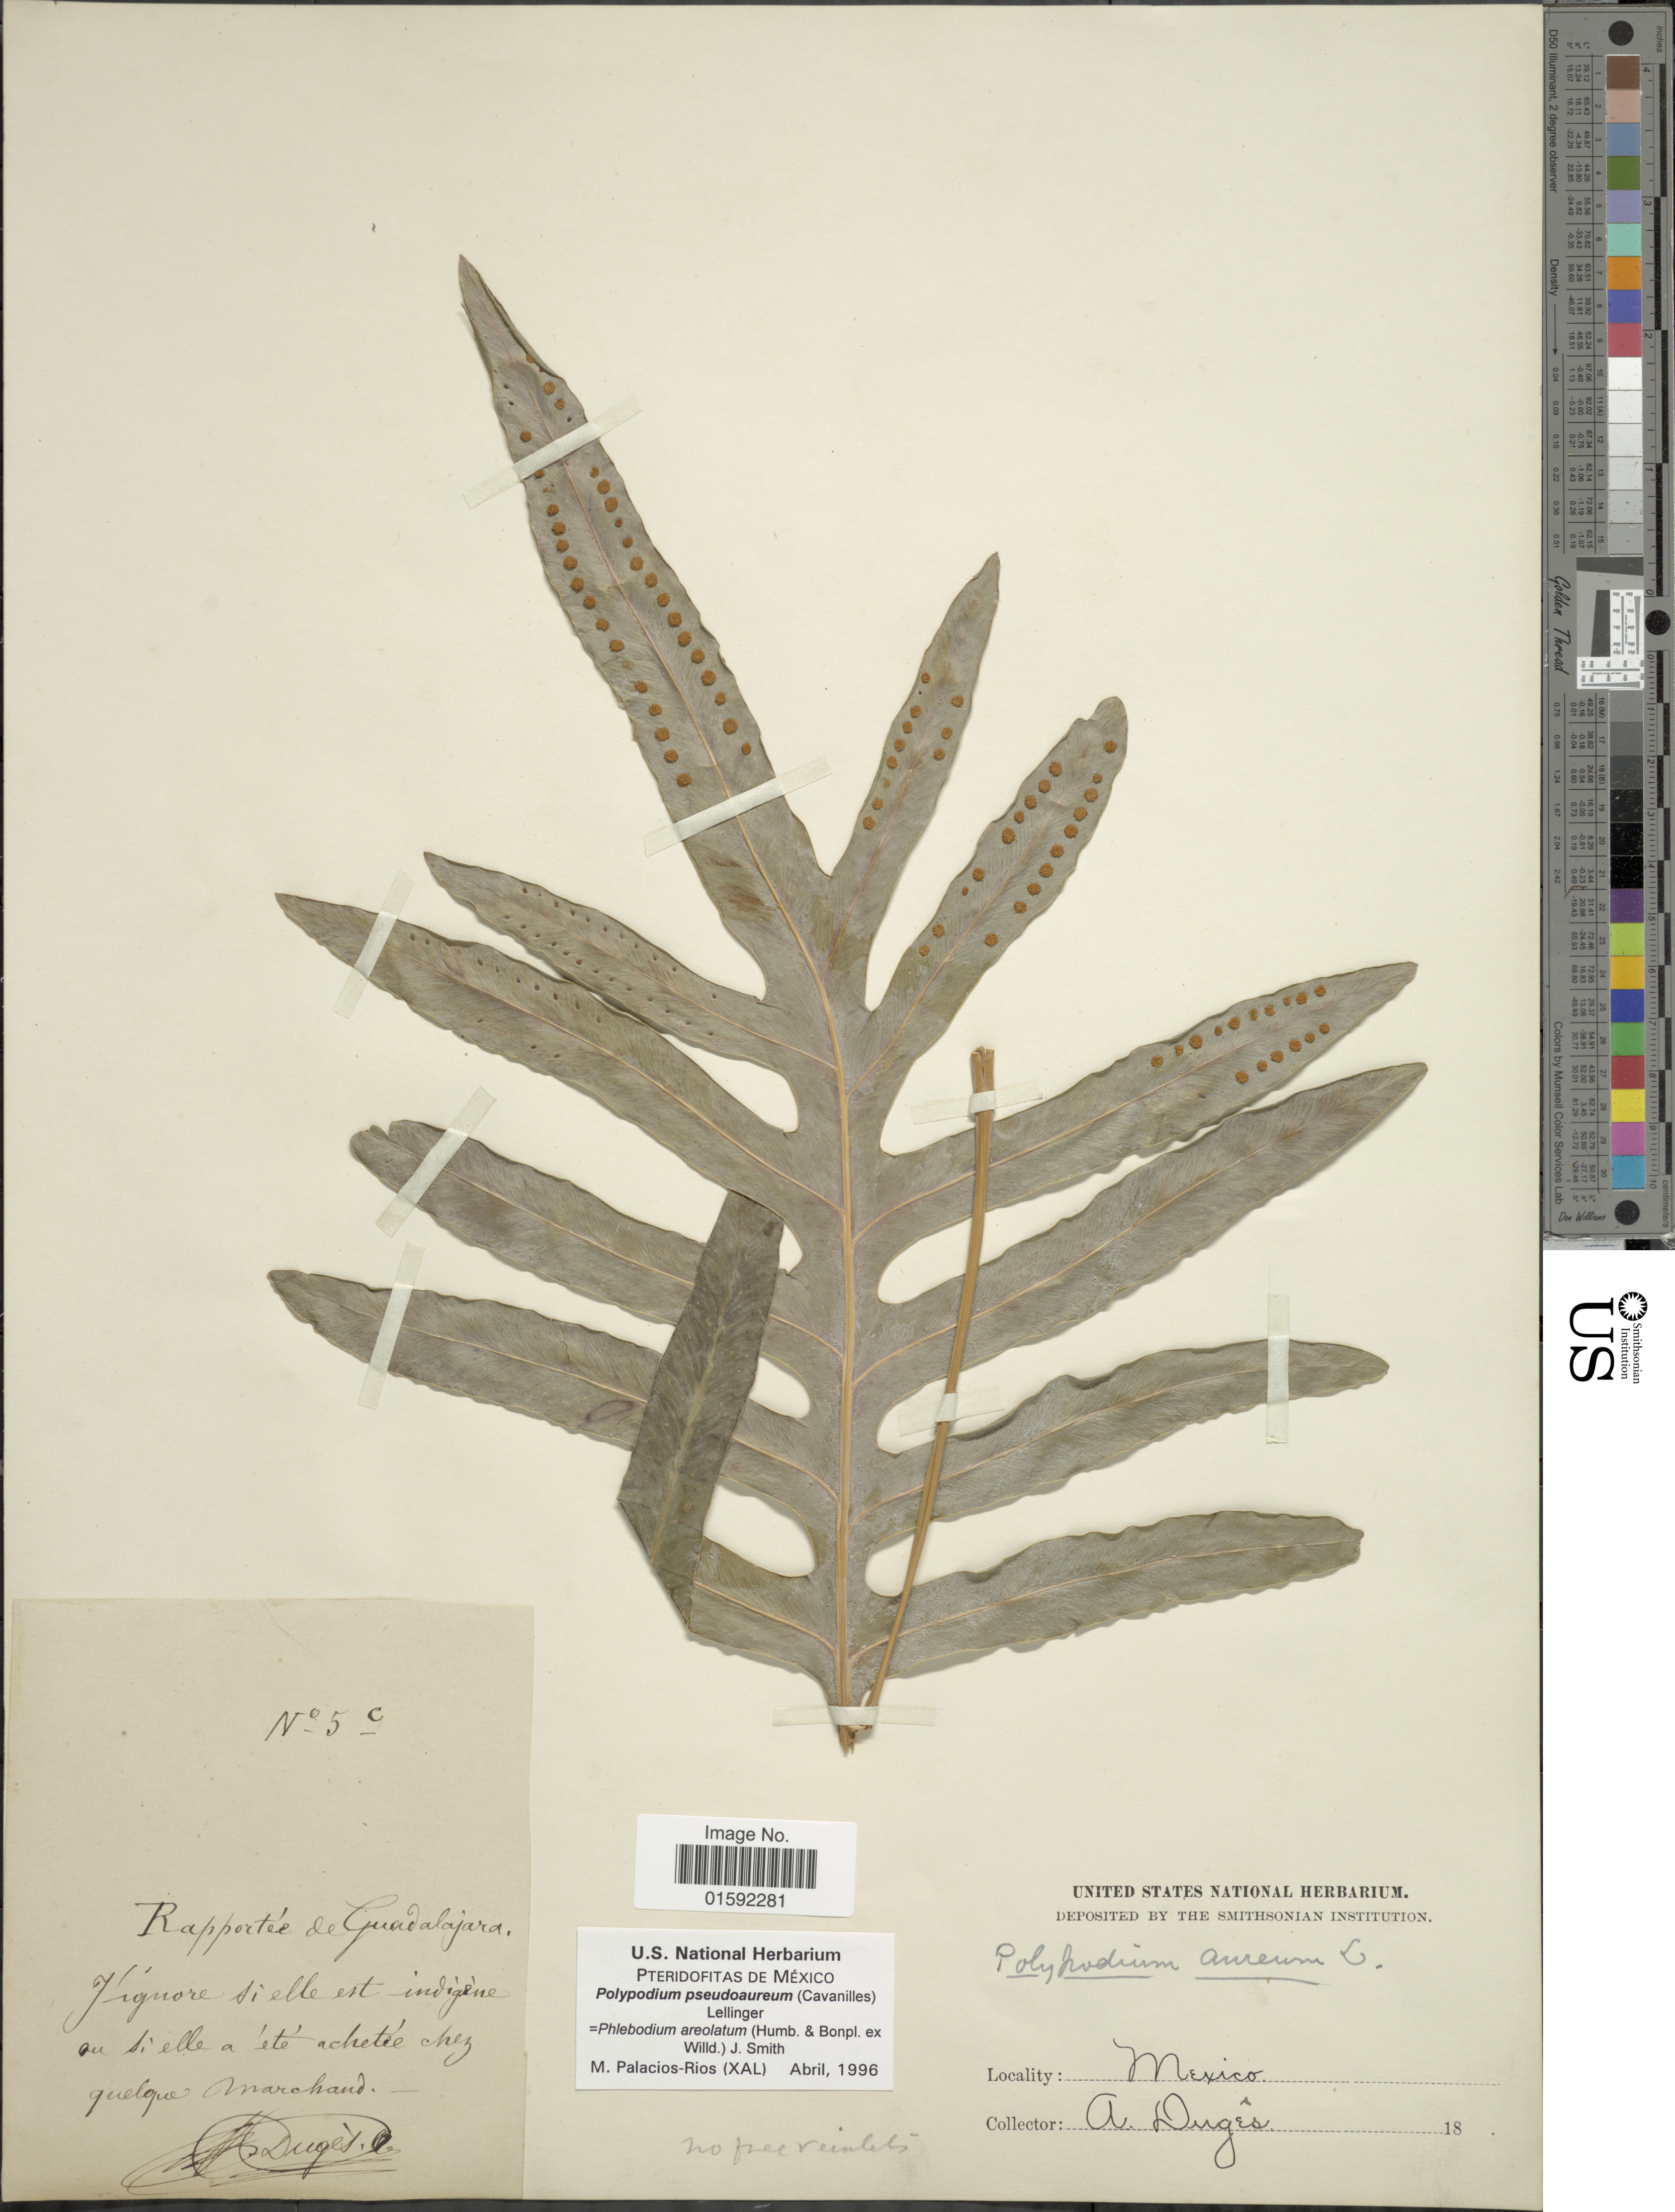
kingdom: Plantae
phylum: Tracheophyta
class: Polypodiopsida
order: Polypodiales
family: Polypodiaceae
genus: Phlebodium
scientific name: Phlebodium pseudoaureum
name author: (Cav.) Lellinger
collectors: A. Dugès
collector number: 5c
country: Mexico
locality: Mexico.